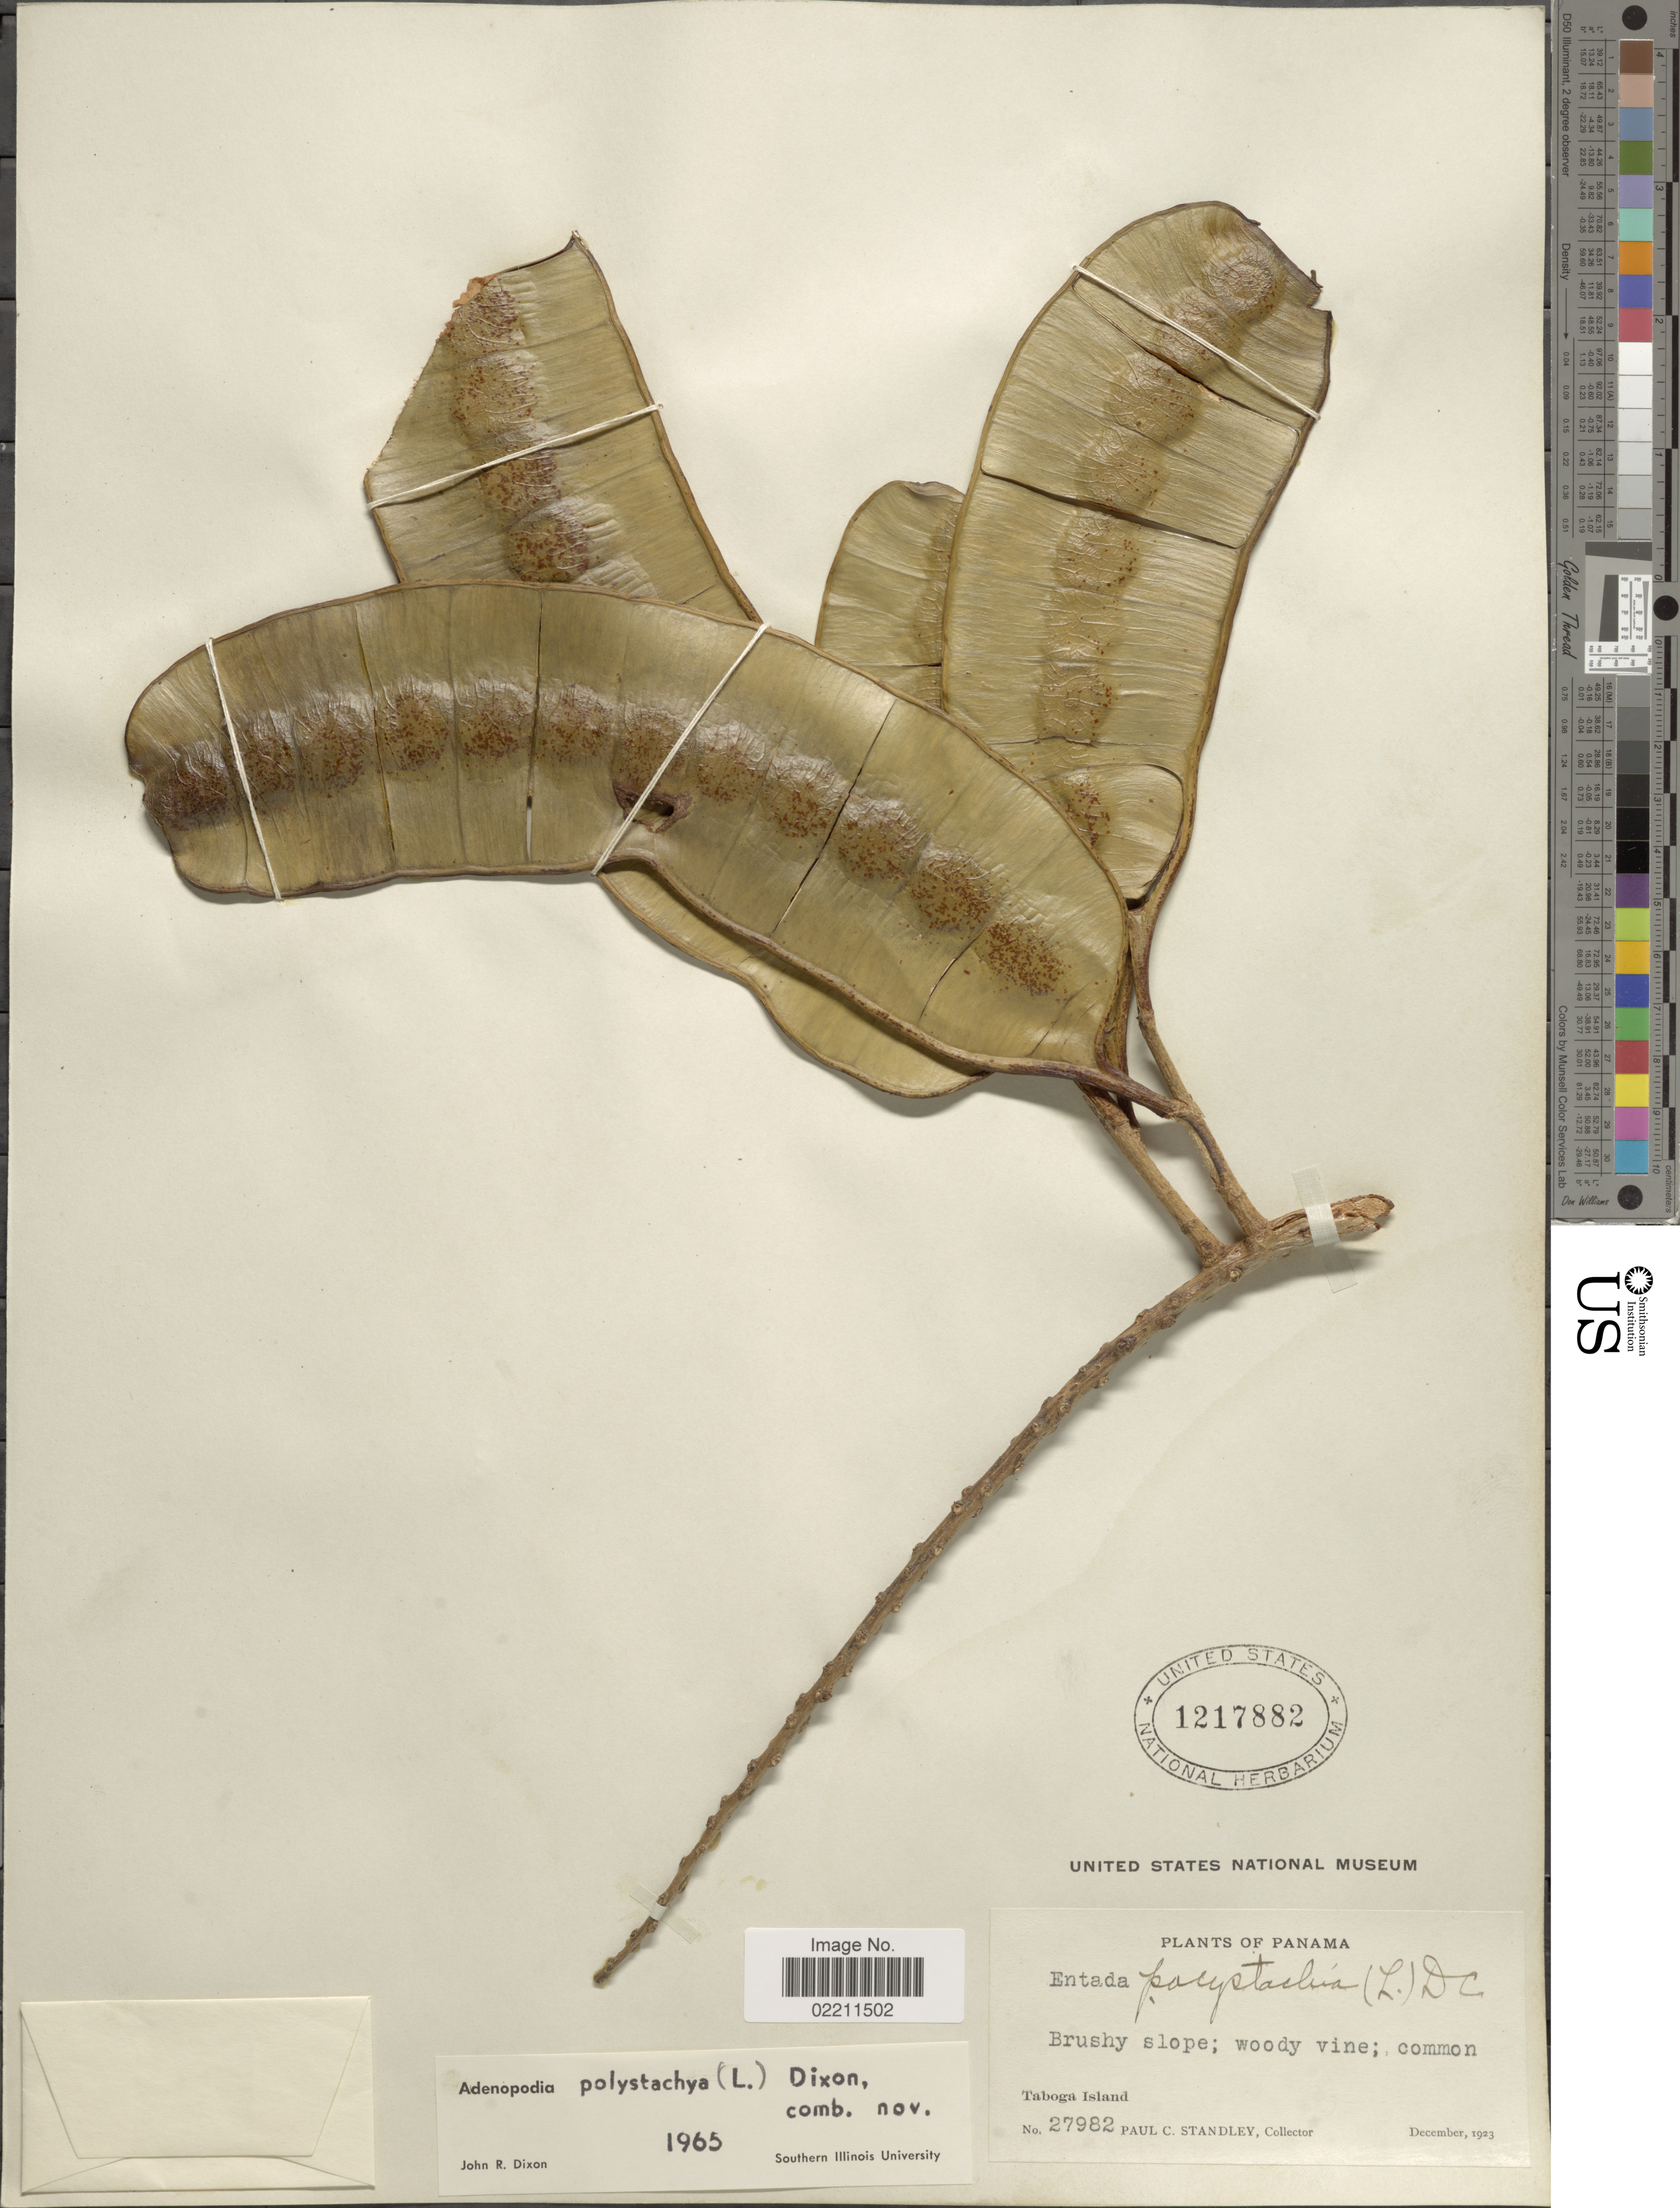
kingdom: Plantae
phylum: Tracheophyta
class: Magnoliopsida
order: Fabales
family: Fabaceae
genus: Entada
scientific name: Entada polystachya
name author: (L.) DC.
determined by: Strong, Mark T., (BOT), Smithsonian Institution - National Museum of Natural History (UNITED STATES)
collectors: P. C. Standley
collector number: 27982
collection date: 1923-12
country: Panama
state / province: Panamá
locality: Taboga Island. Panama.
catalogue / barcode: US 1217882